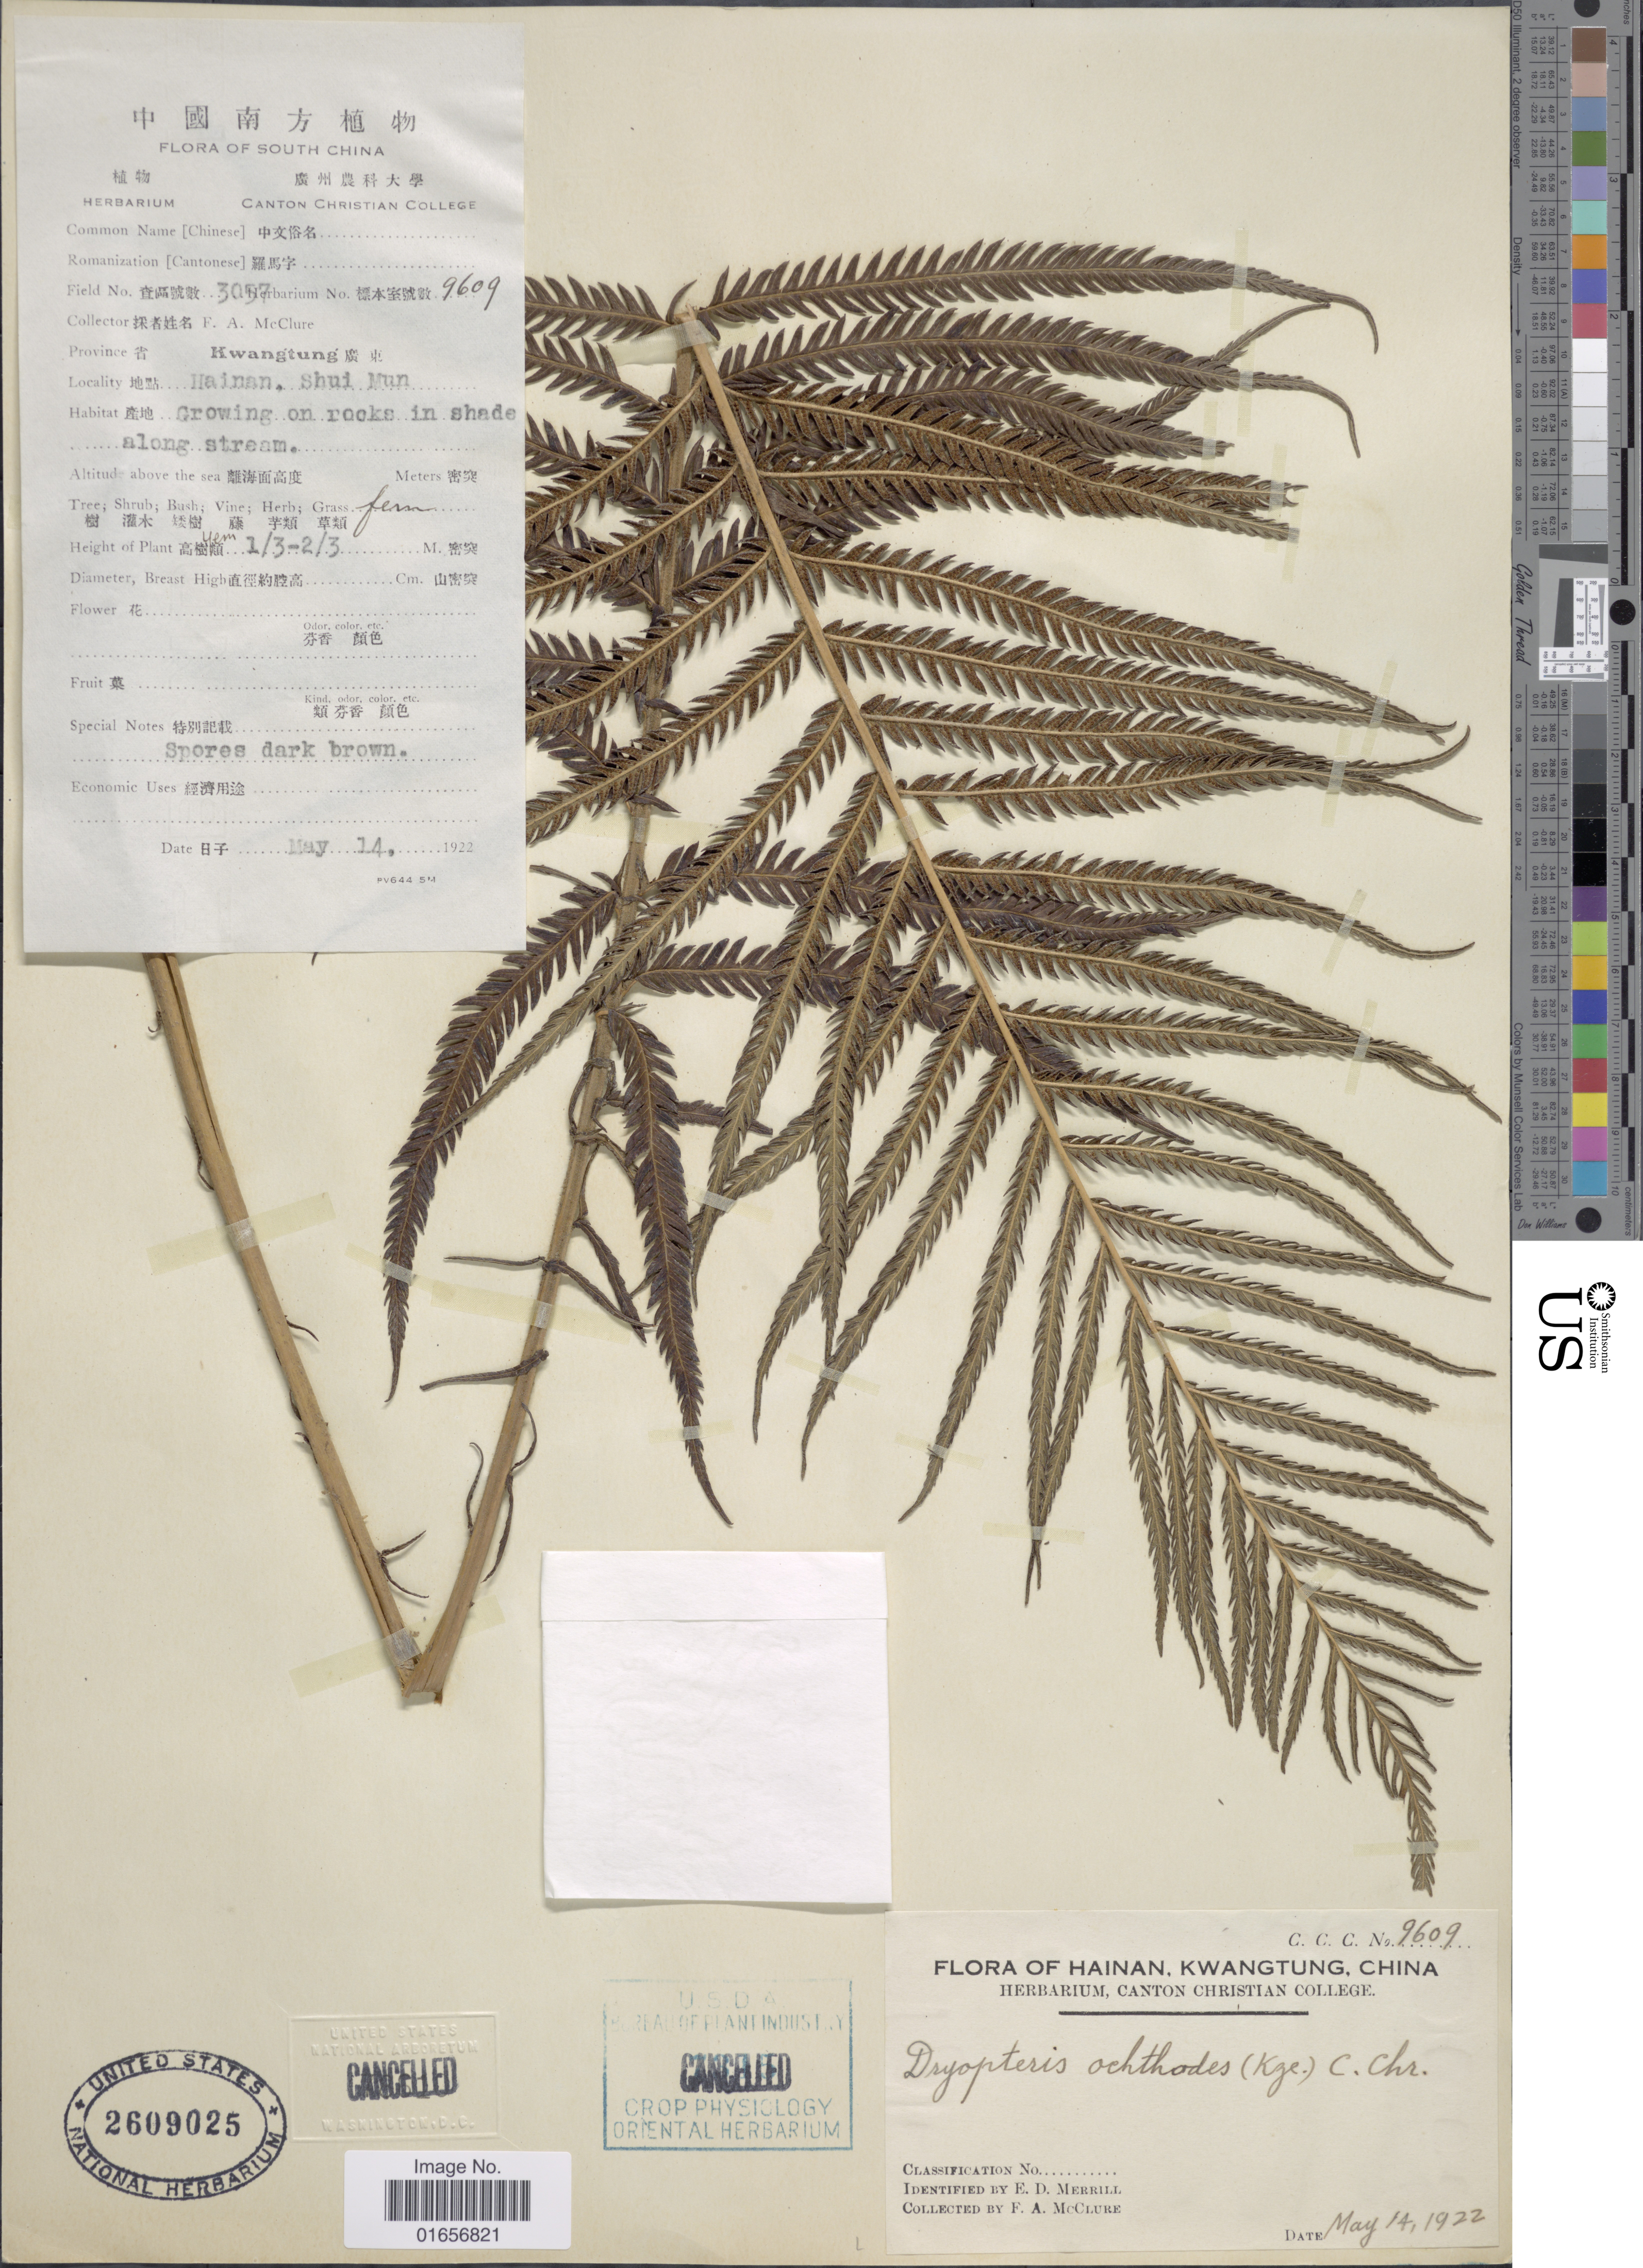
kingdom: Plantae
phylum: Tracheophyta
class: Polypodiopsida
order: Polypodiales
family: Thelypteridaceae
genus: Pseudocyclosorus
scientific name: Pseudocyclosorus ochthodes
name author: (Kunze) Holttum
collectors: F. A. McClure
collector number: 9609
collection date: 1922-05-14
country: China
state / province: Guangdong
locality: Kwantung, Hainan, Shui Mun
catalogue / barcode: US 2609025